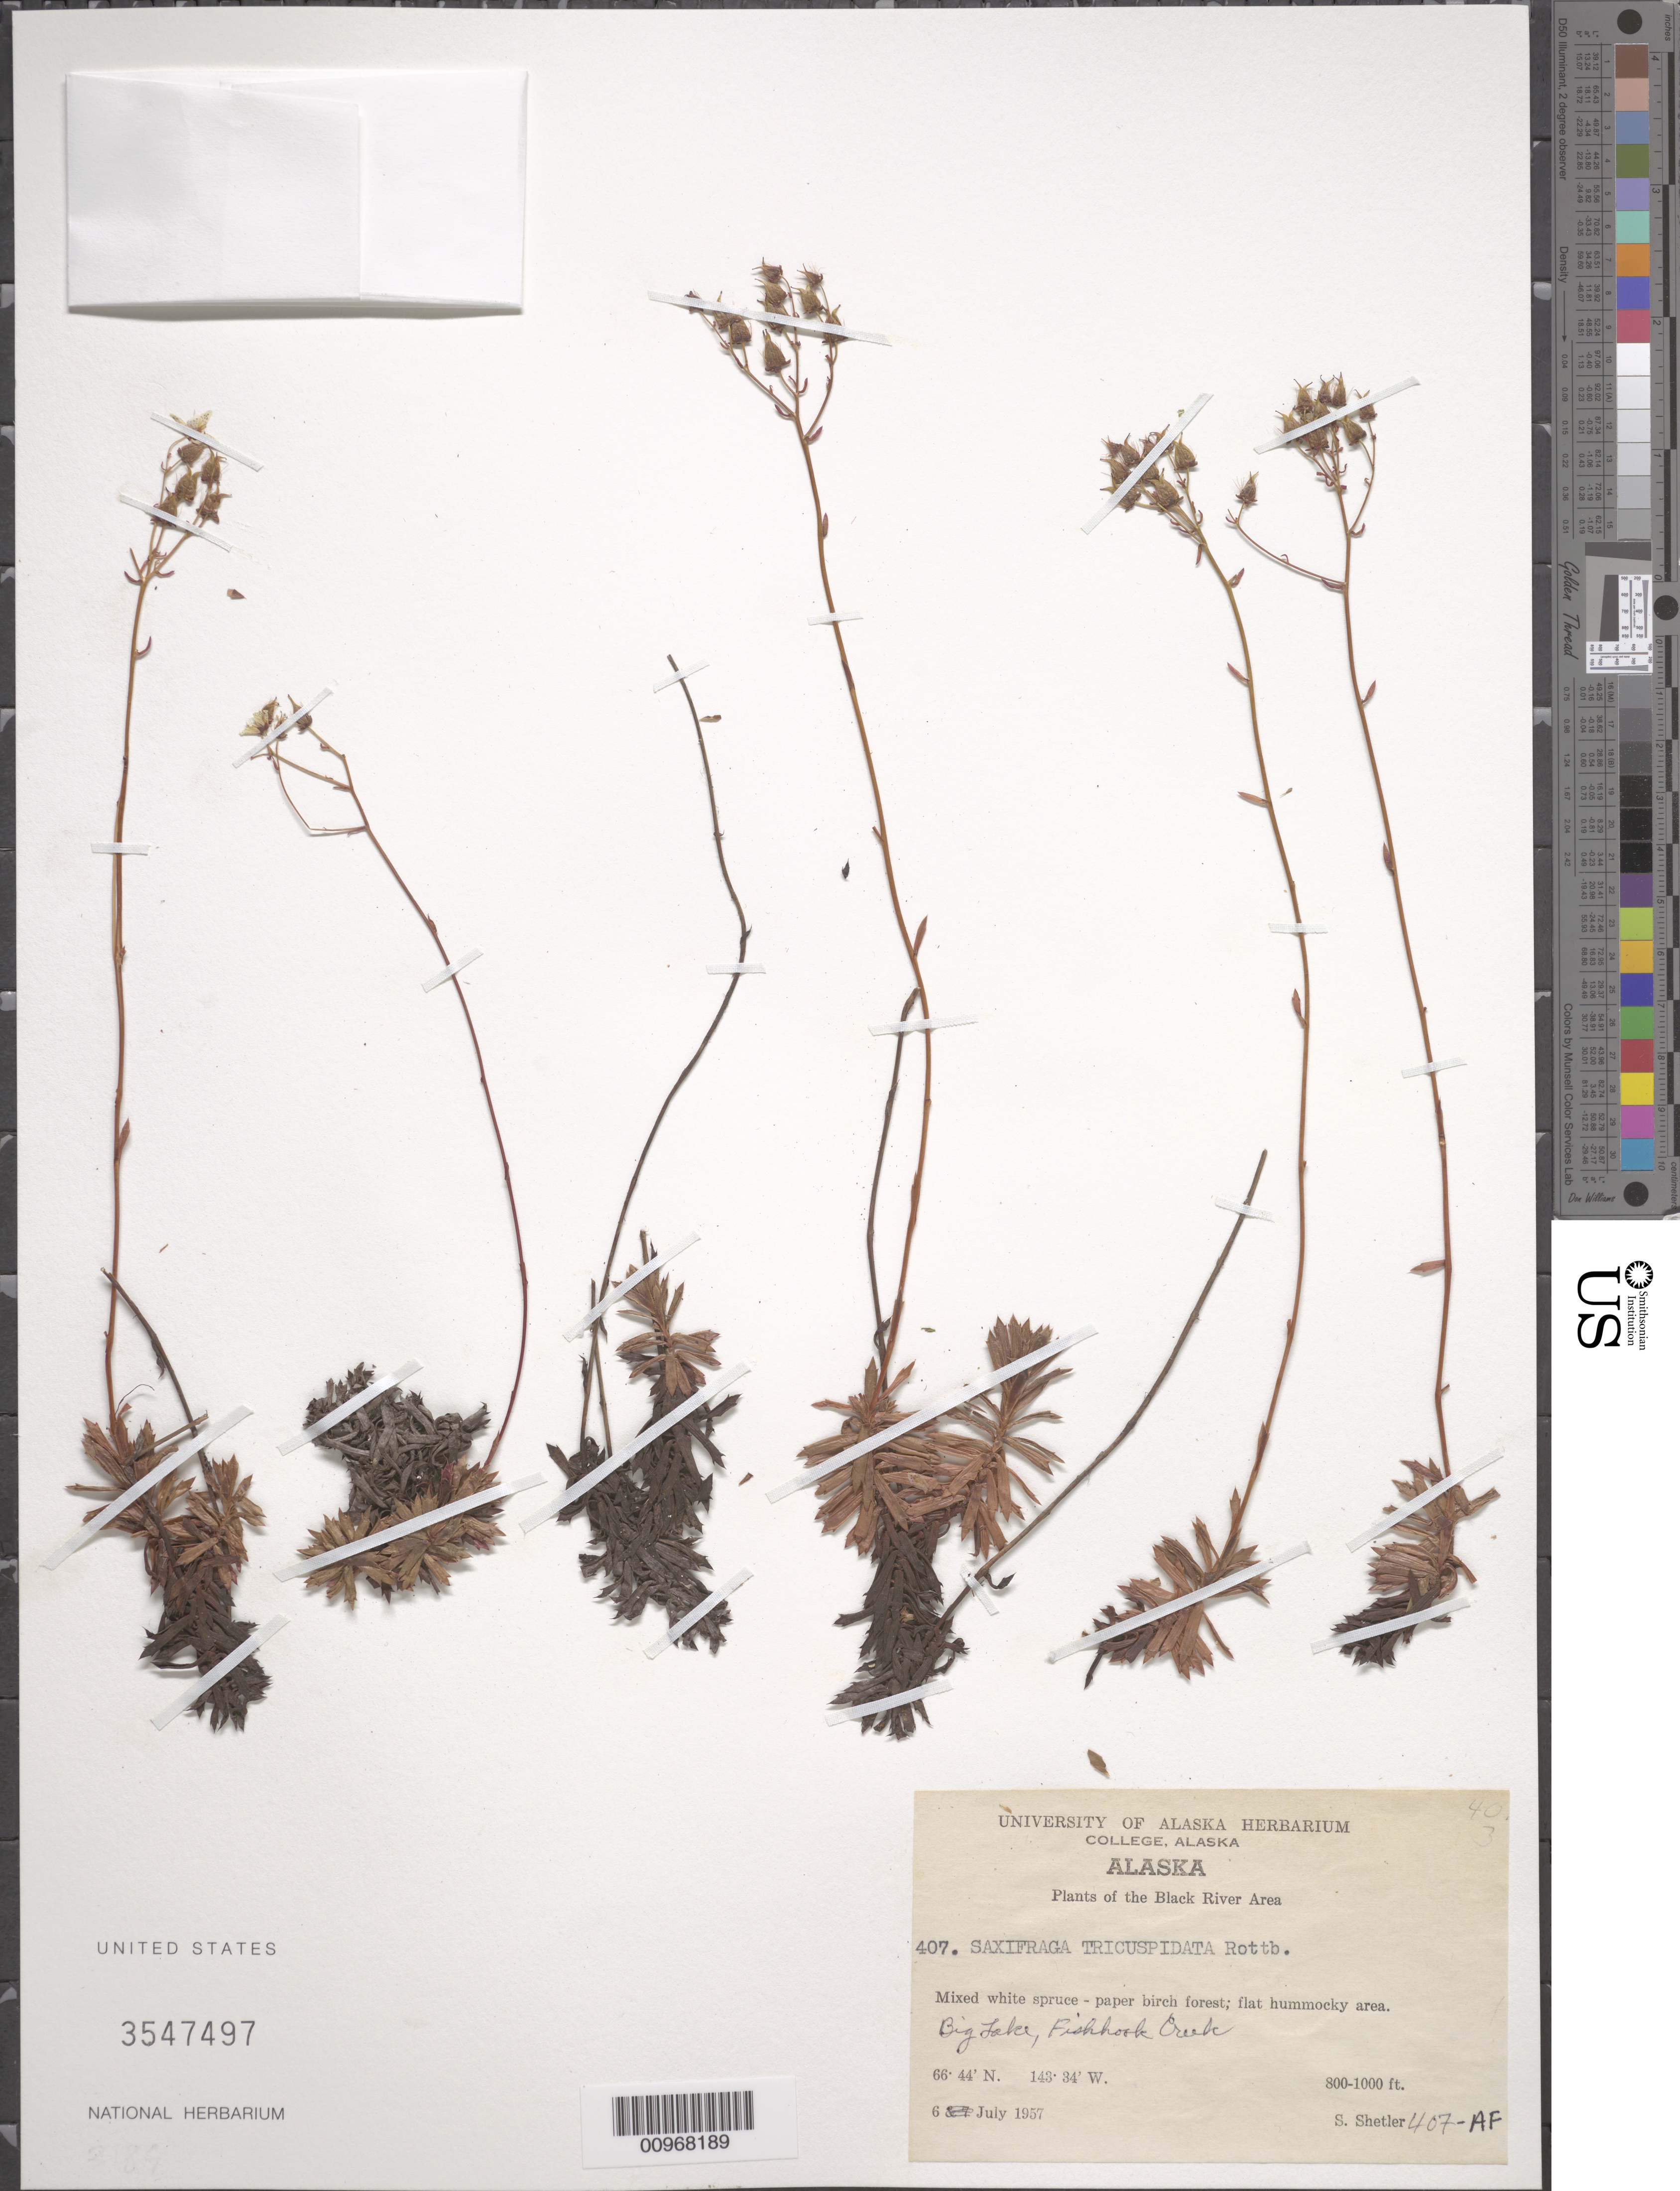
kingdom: Plantae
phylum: Tracheophyta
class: Magnoliopsida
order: Saxifragales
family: Saxifragaceae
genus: Saxifraga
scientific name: Saxifraga tricuspidata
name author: Rottb.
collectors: S. Shetler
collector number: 407-AF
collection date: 1957-07-06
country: United States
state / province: Alaska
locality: Black River Area, Big Lake, Fishhook Creek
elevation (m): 244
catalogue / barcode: US 3547497